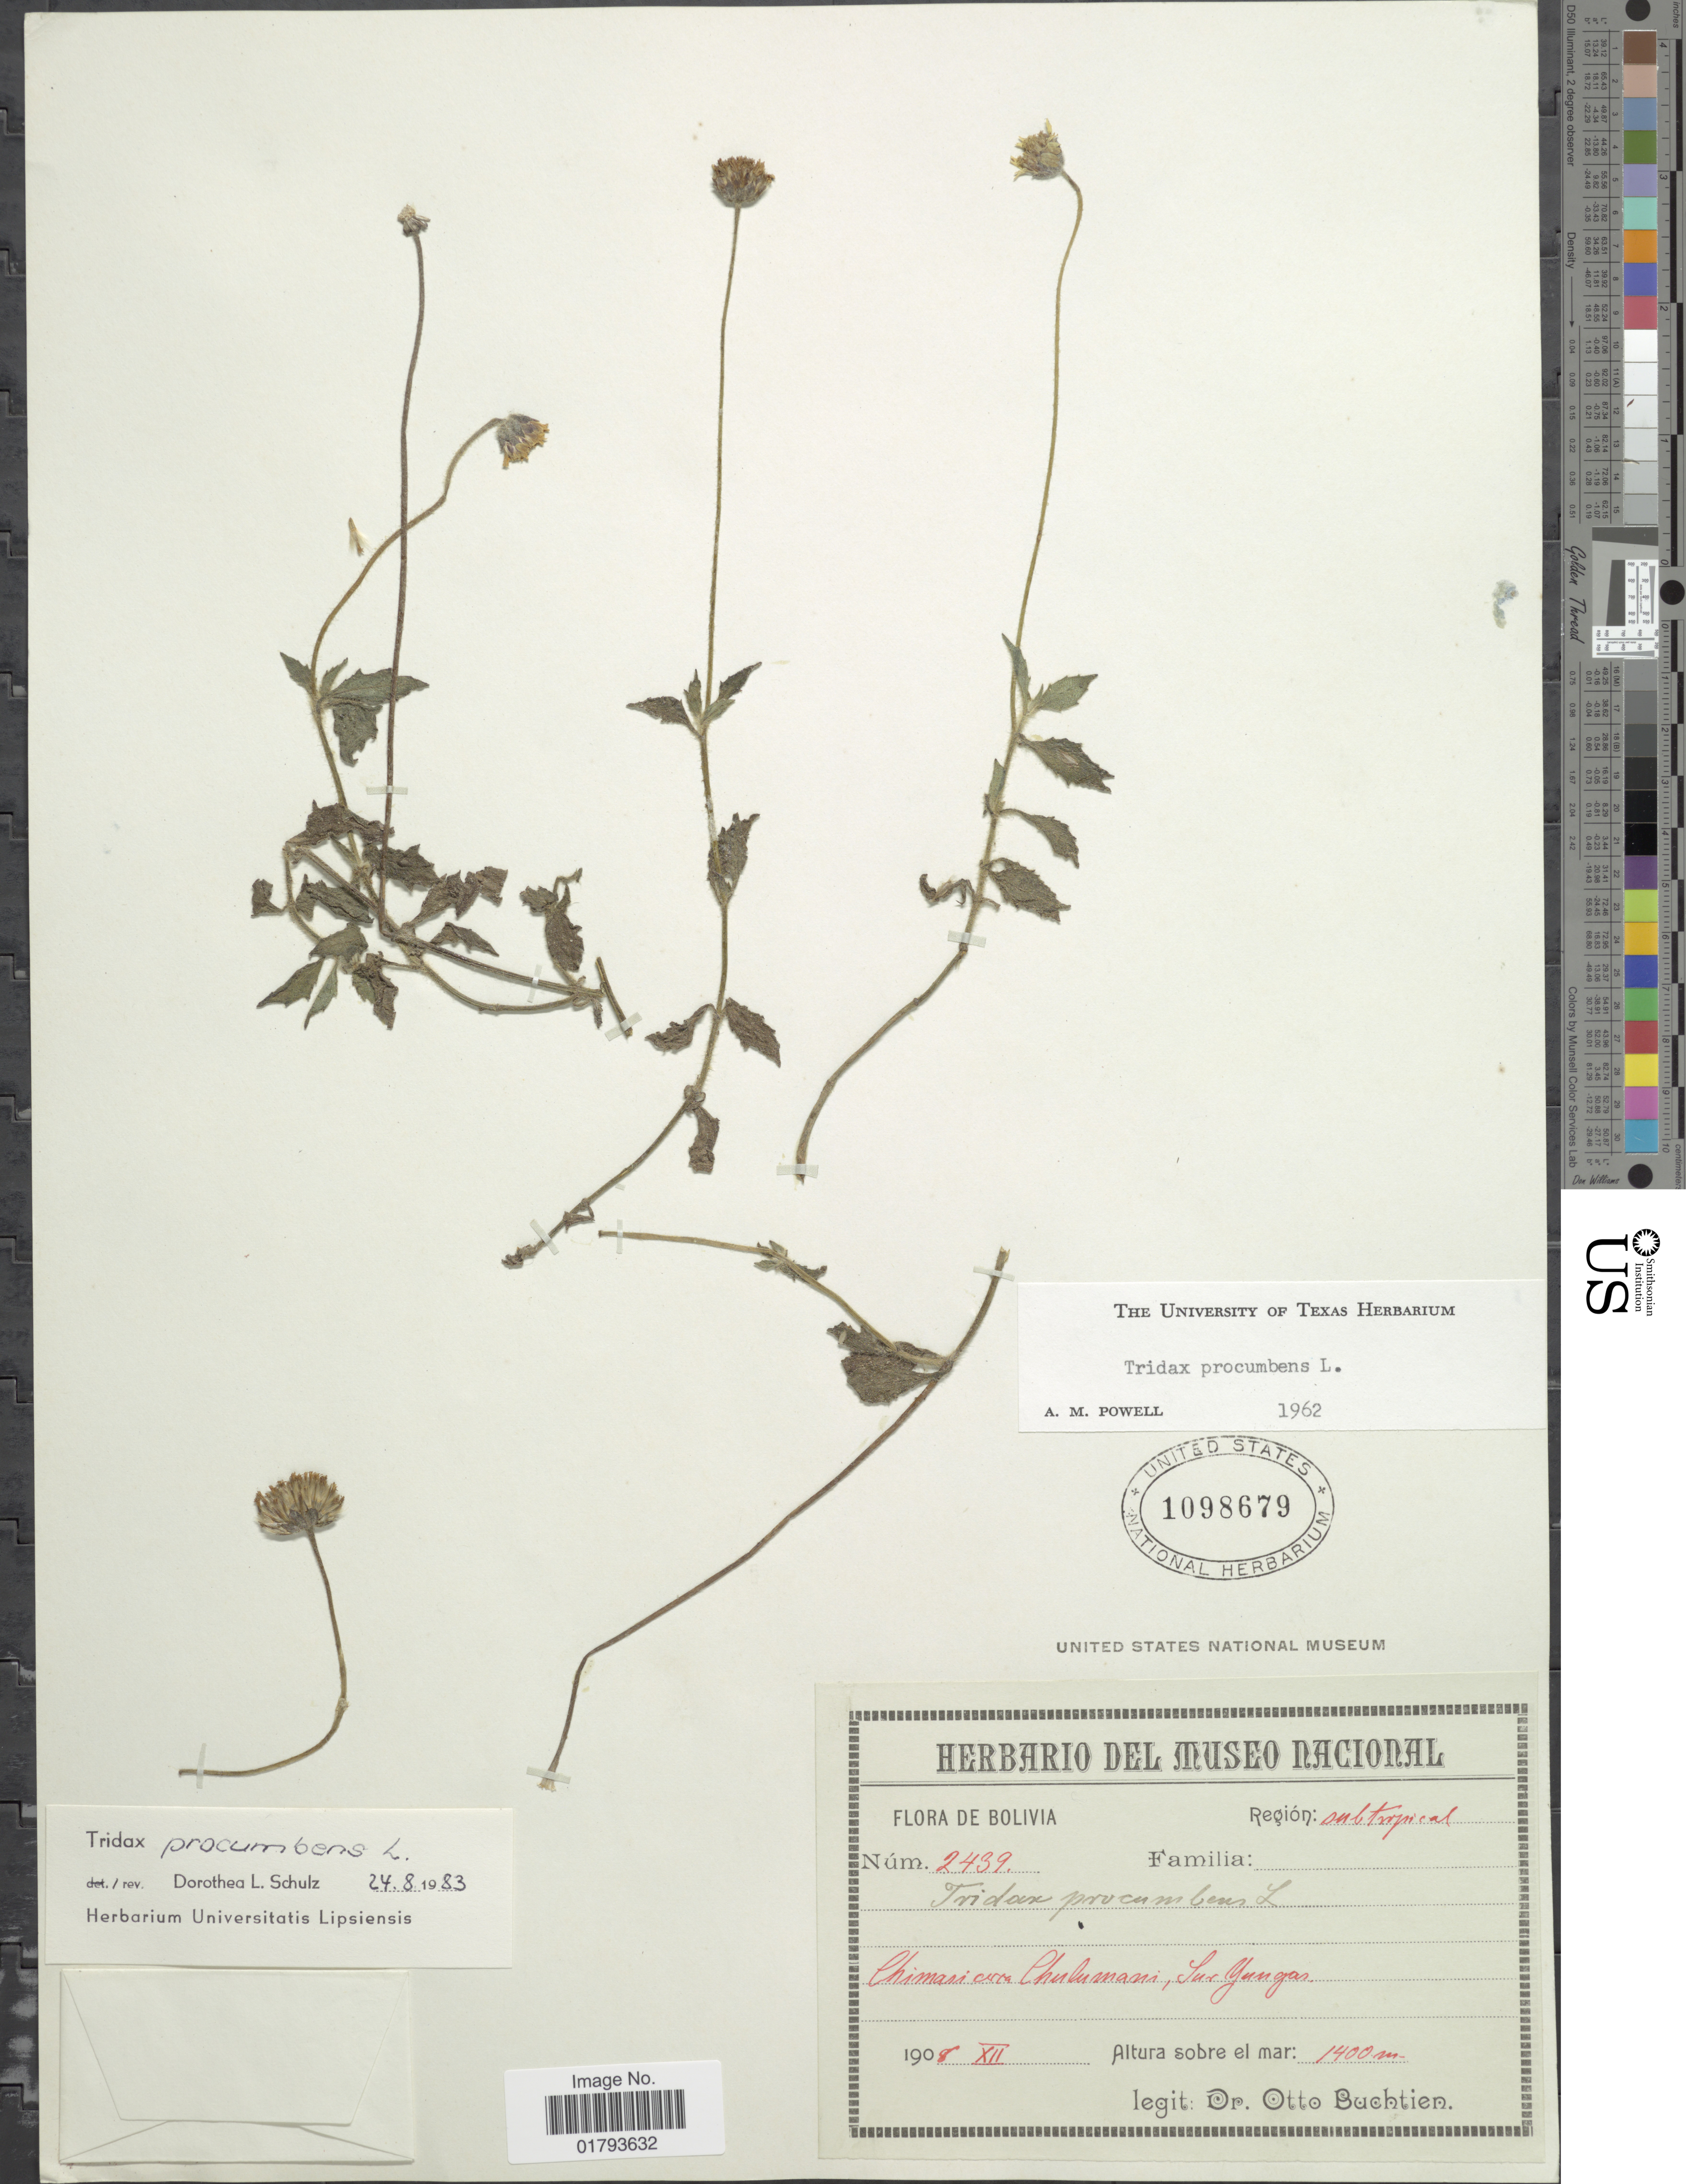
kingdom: Plantae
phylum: Tracheophyta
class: Magnoliopsida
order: Asterales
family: Asteraceae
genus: Tridax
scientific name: Tridax procumbens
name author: L.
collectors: O. Buchtien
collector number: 2439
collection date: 1908-12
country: Bolivia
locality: Region subtropical. Chimasi cerca Chulumani, Sur Yungas.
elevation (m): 1400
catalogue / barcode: US 1098679